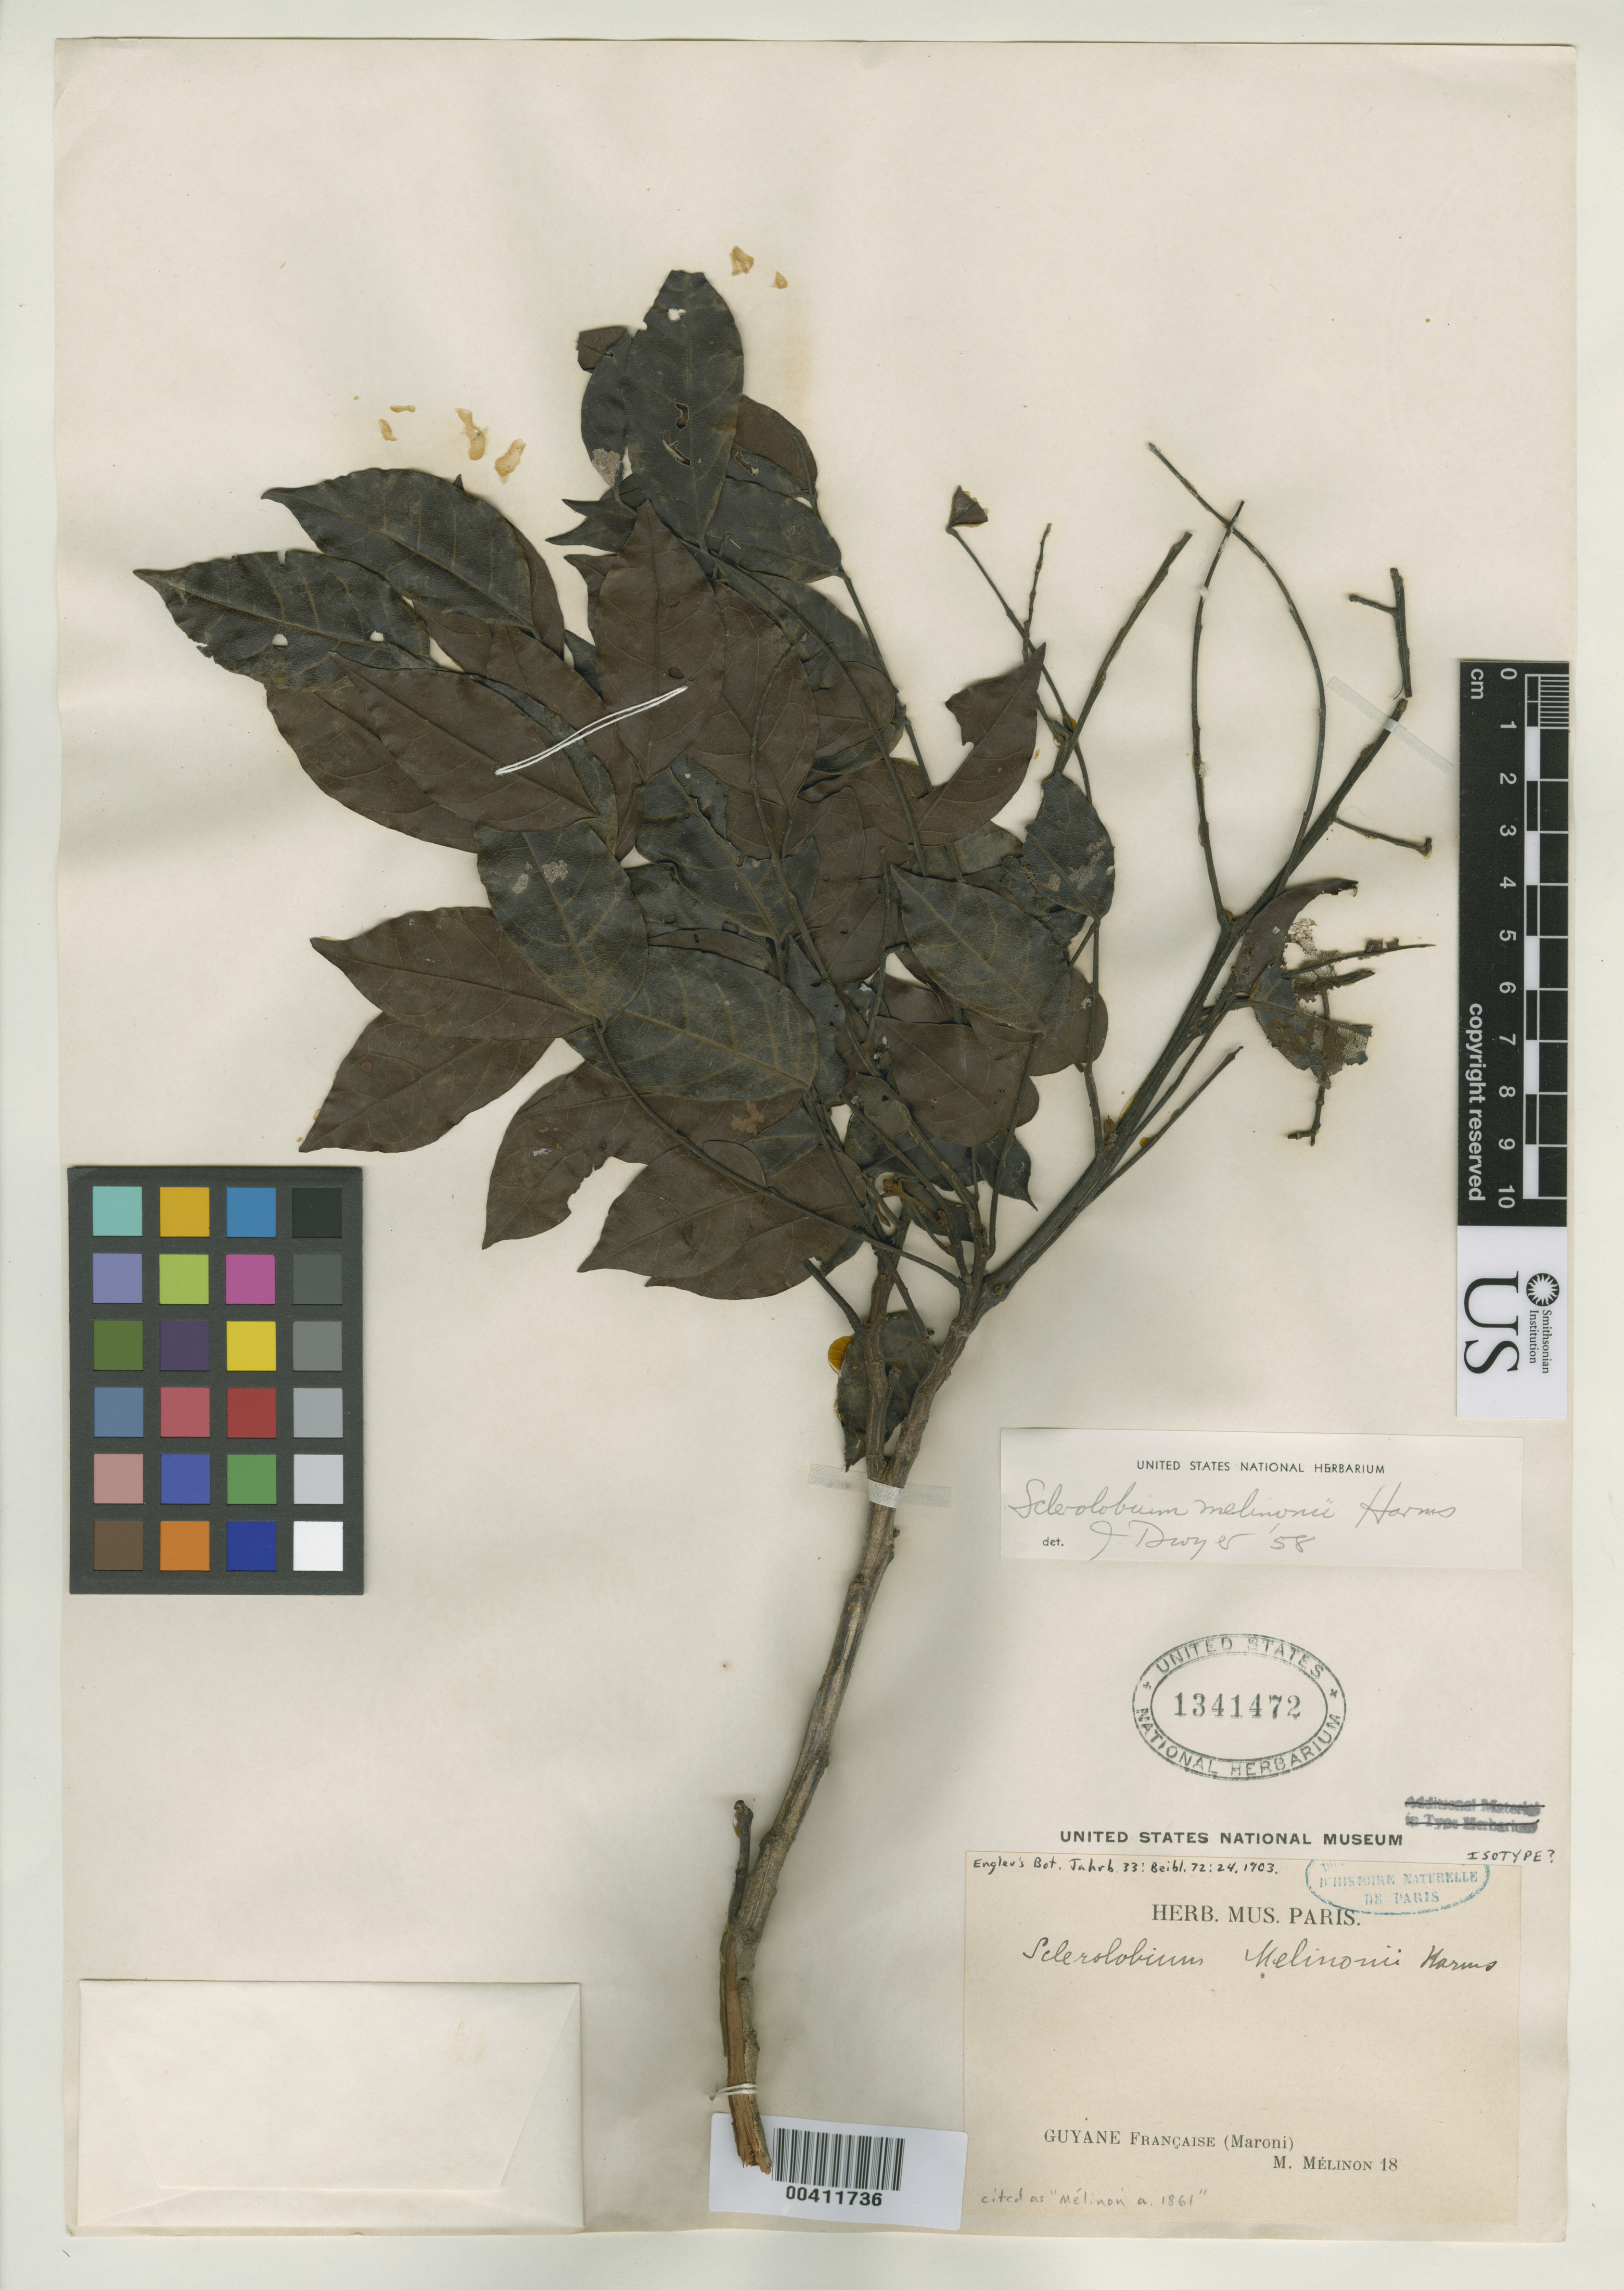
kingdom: Plantae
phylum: Tracheophyta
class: Magnoliopsida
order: Fabales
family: Fabaceae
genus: Sclerolobium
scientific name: Sclerolobium melinonii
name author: Harms in Engl.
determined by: Dwyer, J.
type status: Possible Isotype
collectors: M. Melinon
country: French Guiana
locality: Guyane Francaise (Maroni).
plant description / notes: Revised by Dwyer, Lloydia 20: 67-118.; This sheet is s.n., s.d.; Protologue cites type as "Mélinon a. 1861".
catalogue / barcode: US 1341472